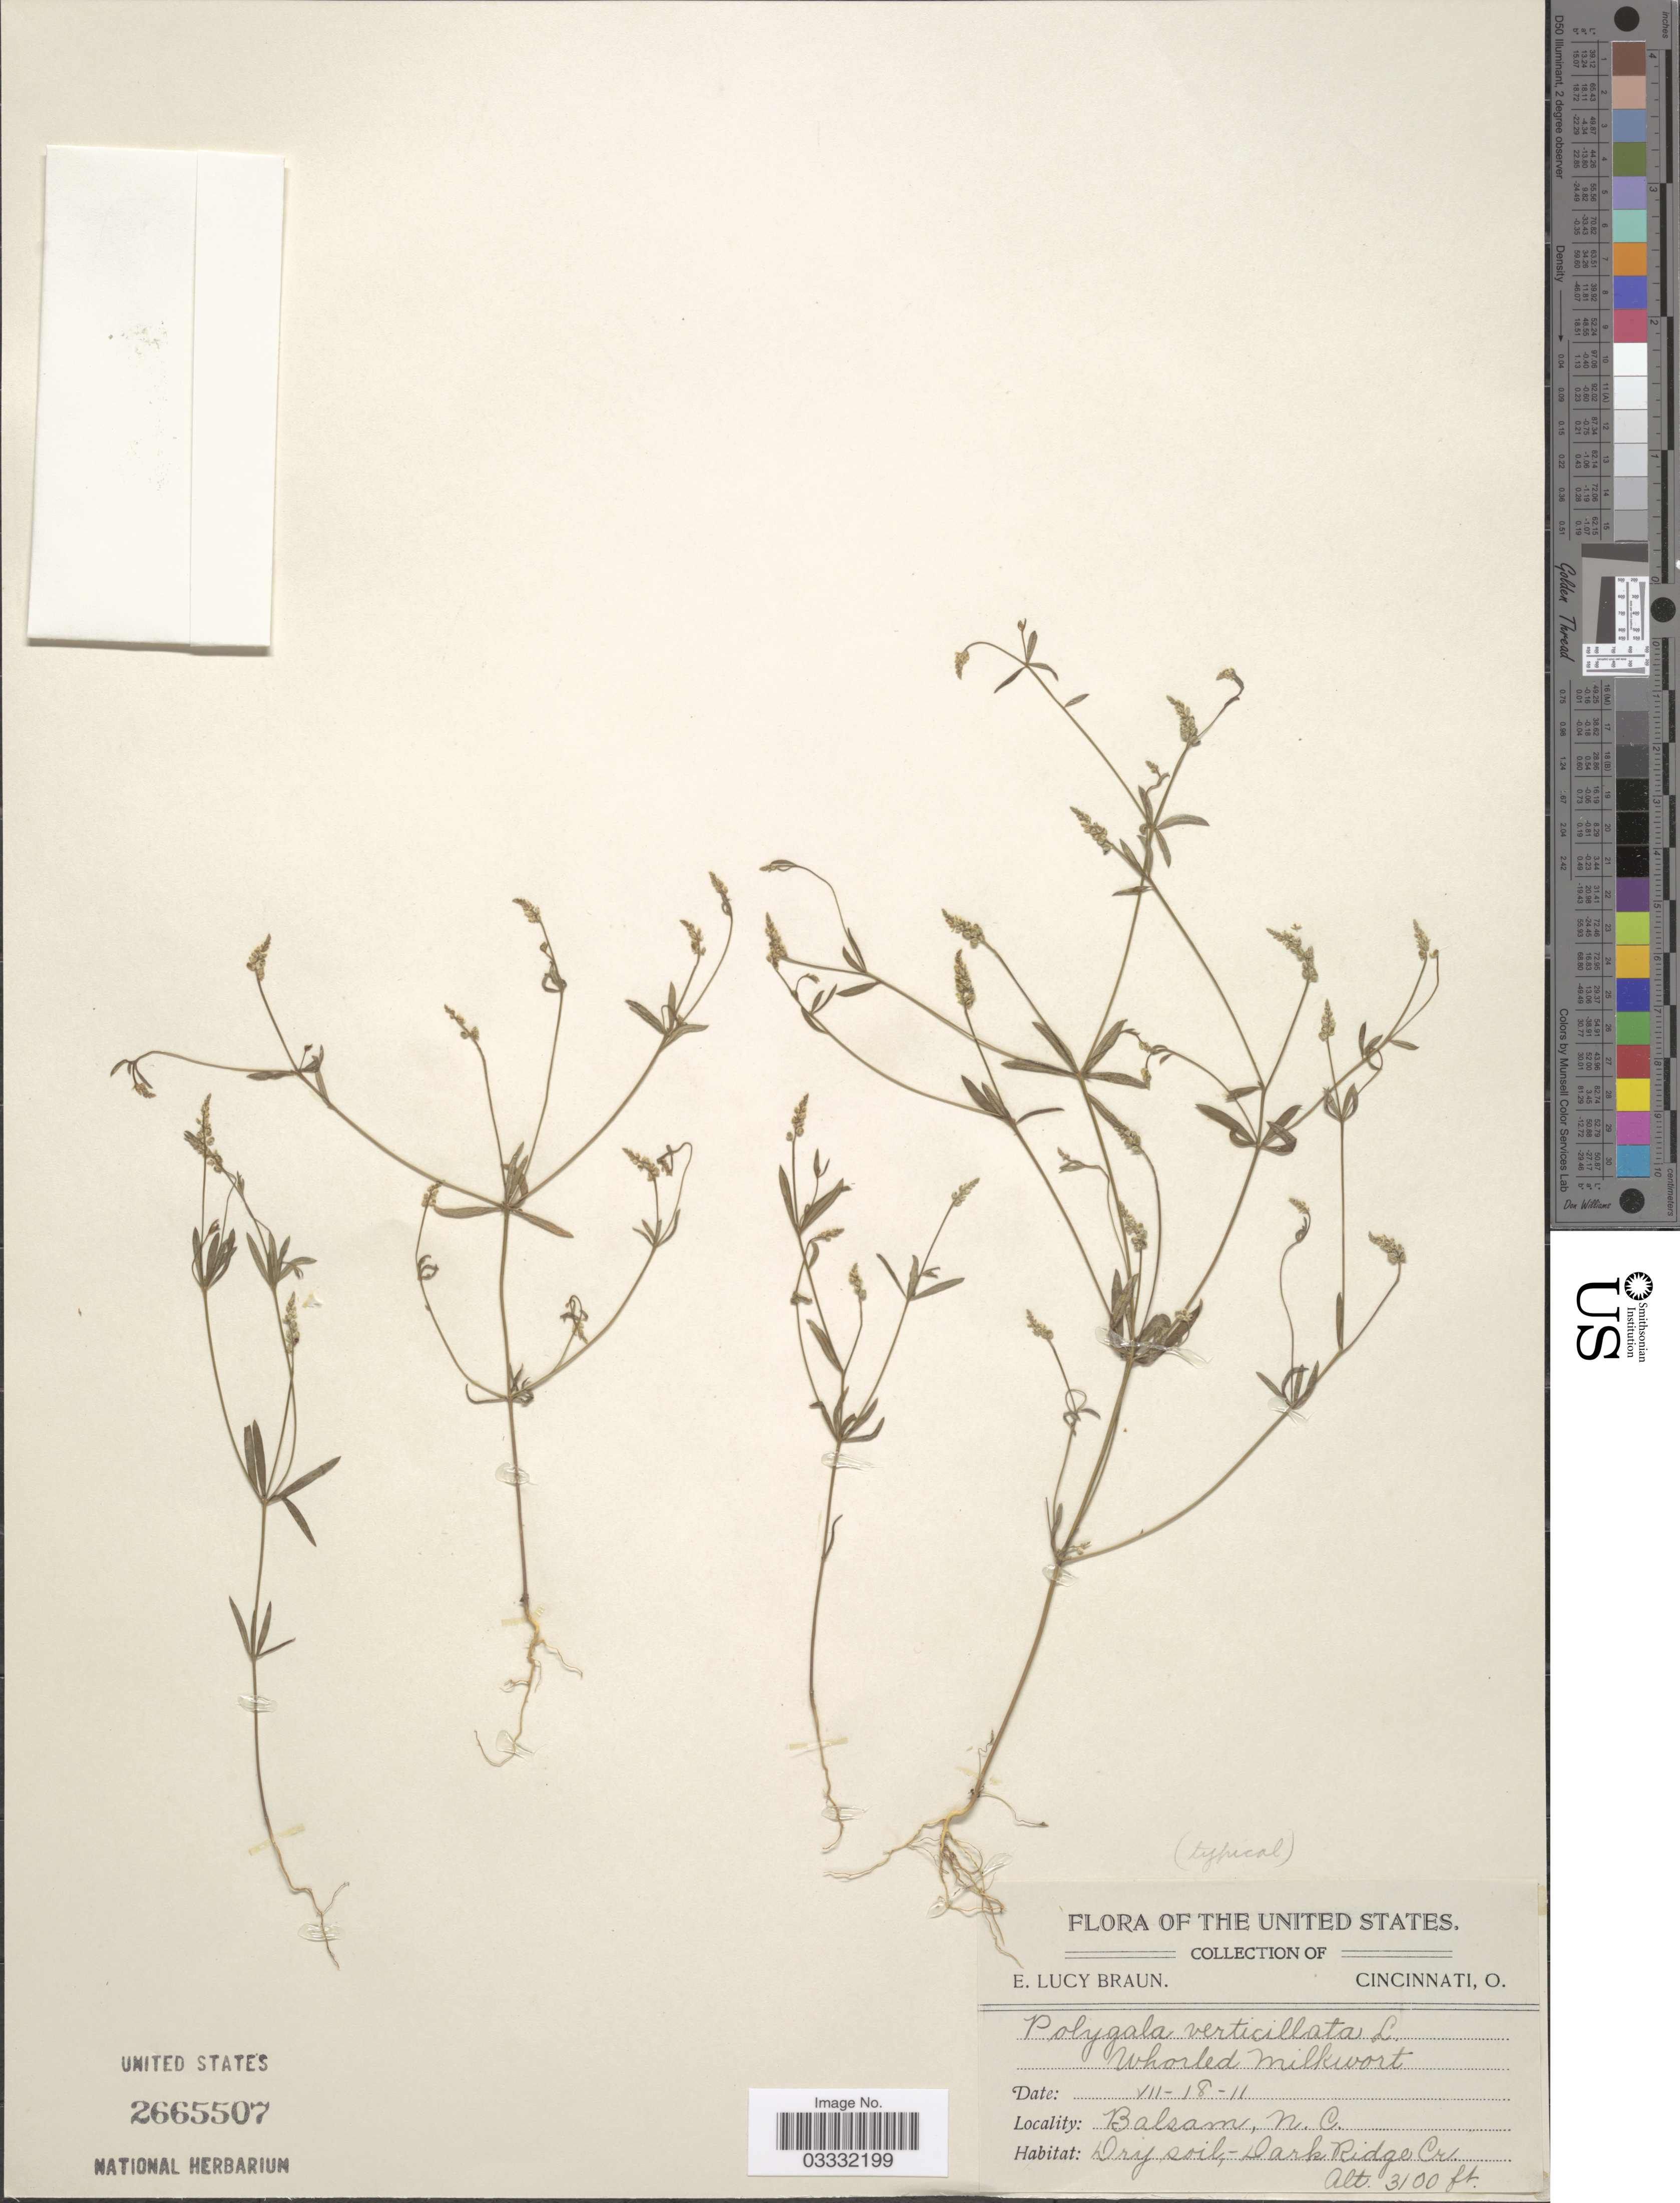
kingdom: Plantae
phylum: Tracheophyta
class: Magnoliopsida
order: Fabales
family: Polygalaceae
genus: Polygala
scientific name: Polygala verticillata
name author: L.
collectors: E. L. Braun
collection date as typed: Transcribed d/m/y: 18/7/11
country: United States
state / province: North Carolina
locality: Balsam.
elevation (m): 945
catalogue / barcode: US 2665507